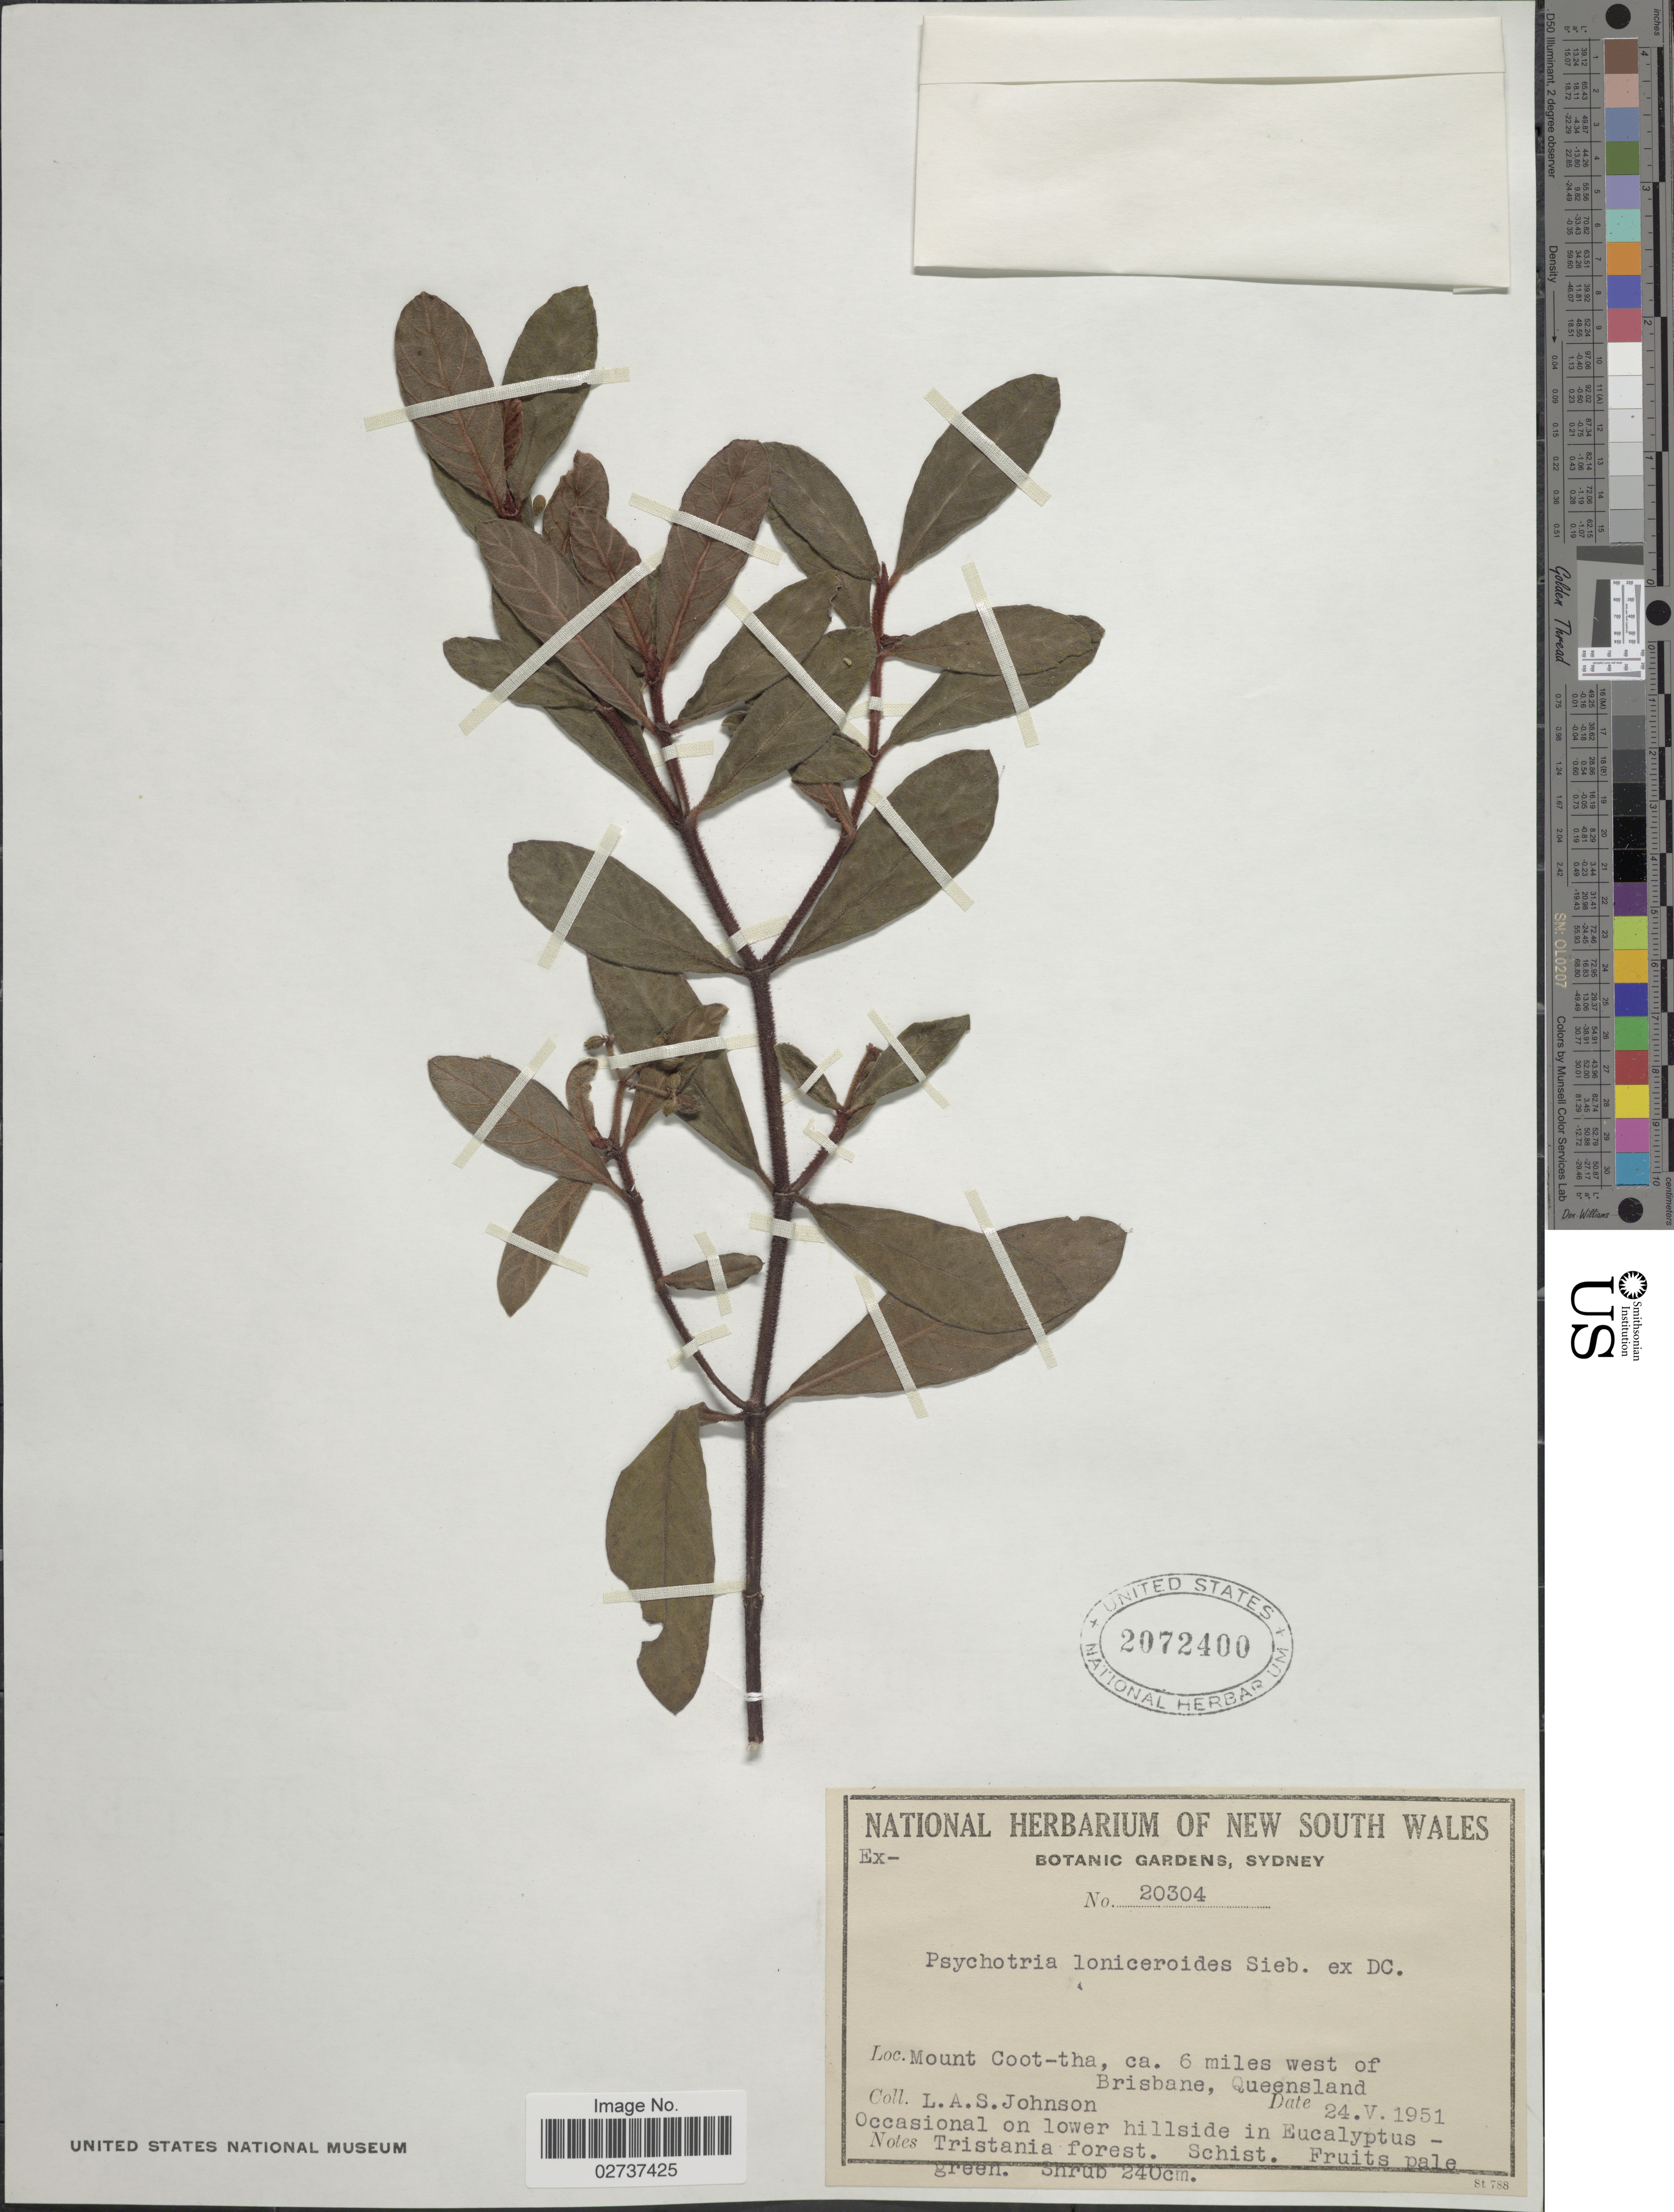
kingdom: Plantae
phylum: Tracheophyta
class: Magnoliopsida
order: Gentianales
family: Rubiaceae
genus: Psychotria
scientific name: Psychotria loniceroides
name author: Sieber ex DC.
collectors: L. Johnson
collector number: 20304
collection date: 1951-05-24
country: Australia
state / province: Queensland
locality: Mount Coot-tha, ca. 6 miles west of Brisbane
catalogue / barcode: US 2072400